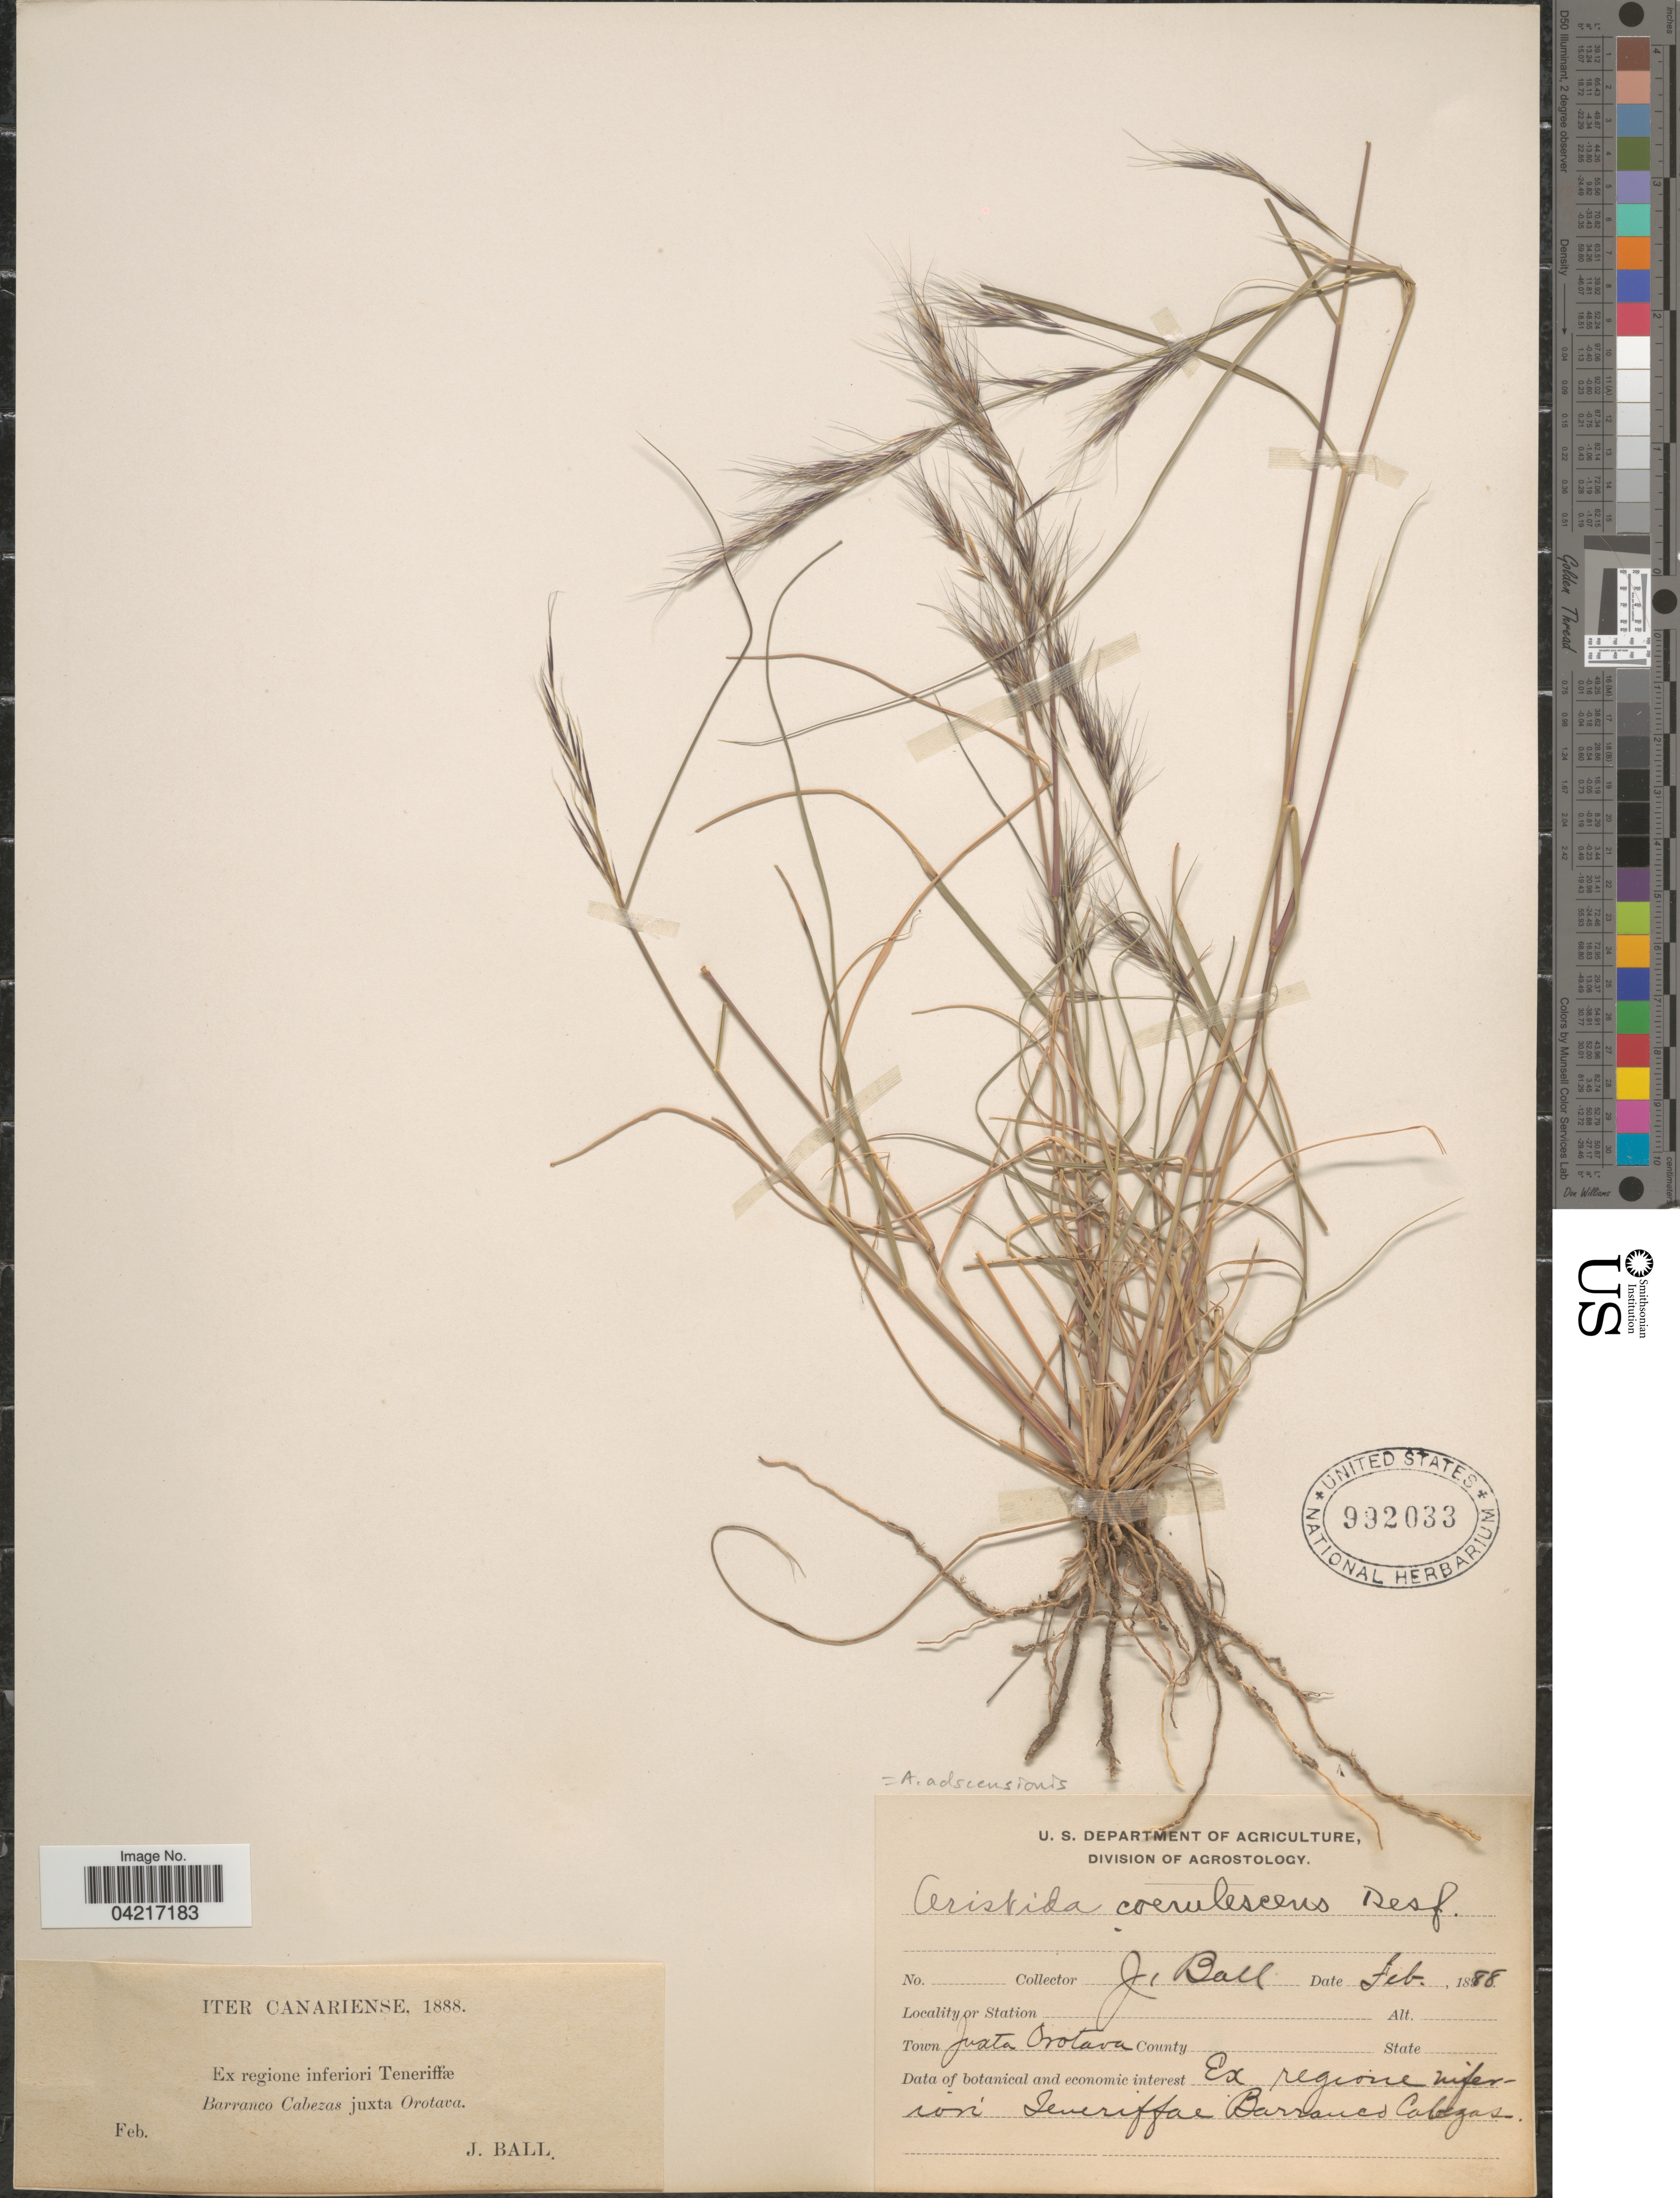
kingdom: Plantae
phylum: Tracheophyta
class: Liliopsida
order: Poales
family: Poaceae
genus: Aristida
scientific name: Aristida adscensionis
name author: L.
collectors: J. Ball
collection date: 1888-02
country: Spain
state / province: Canarias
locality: Iter Canariense, 1888. Ex regione inferiori Teneriffæ. Barranca Cabezas juxta Orotava.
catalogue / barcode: US 992033